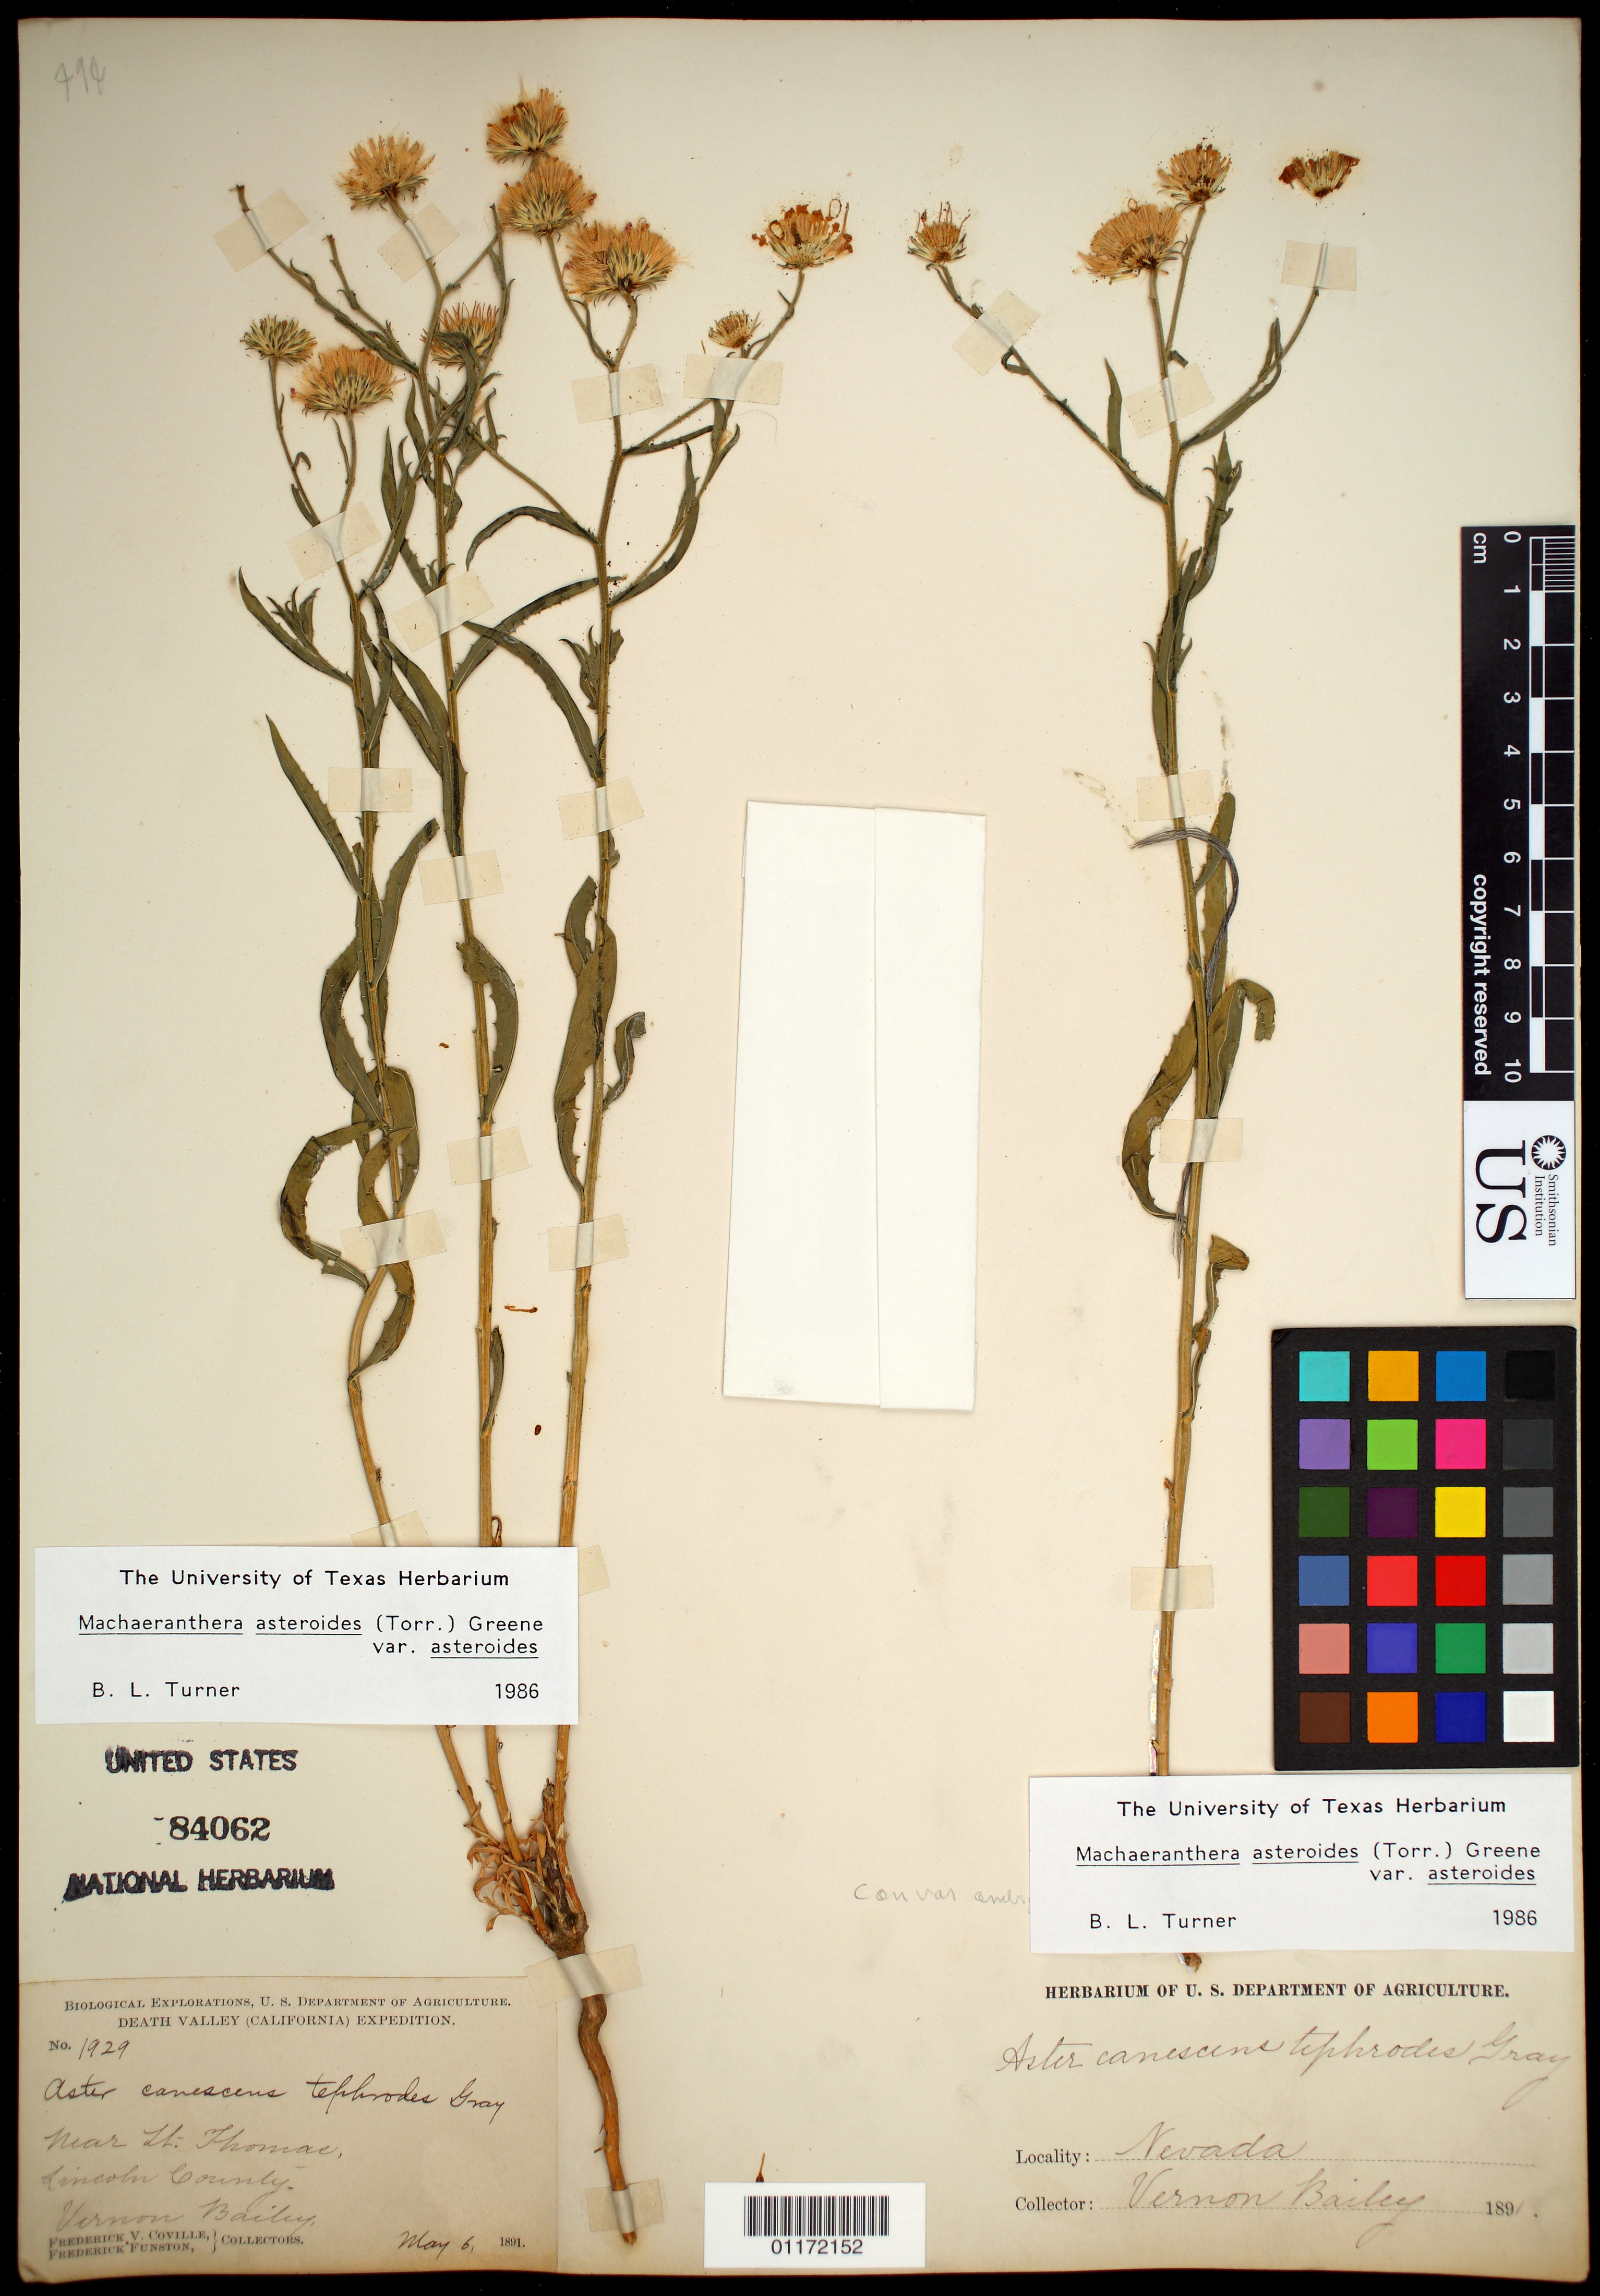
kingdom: Plantae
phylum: Tracheophyta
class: Magnoliopsida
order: Asterales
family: Asteraceae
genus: Machaeranthera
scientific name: Machaeranthera asteroides var. asteroides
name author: (Torr.) Greene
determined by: Turner, B. L.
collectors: V. O. Bailey, F. V. Coville & F. Funston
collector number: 1929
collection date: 1891-05-06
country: United States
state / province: Nevada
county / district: Lincoln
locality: near St. Thomas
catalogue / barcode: US 84062